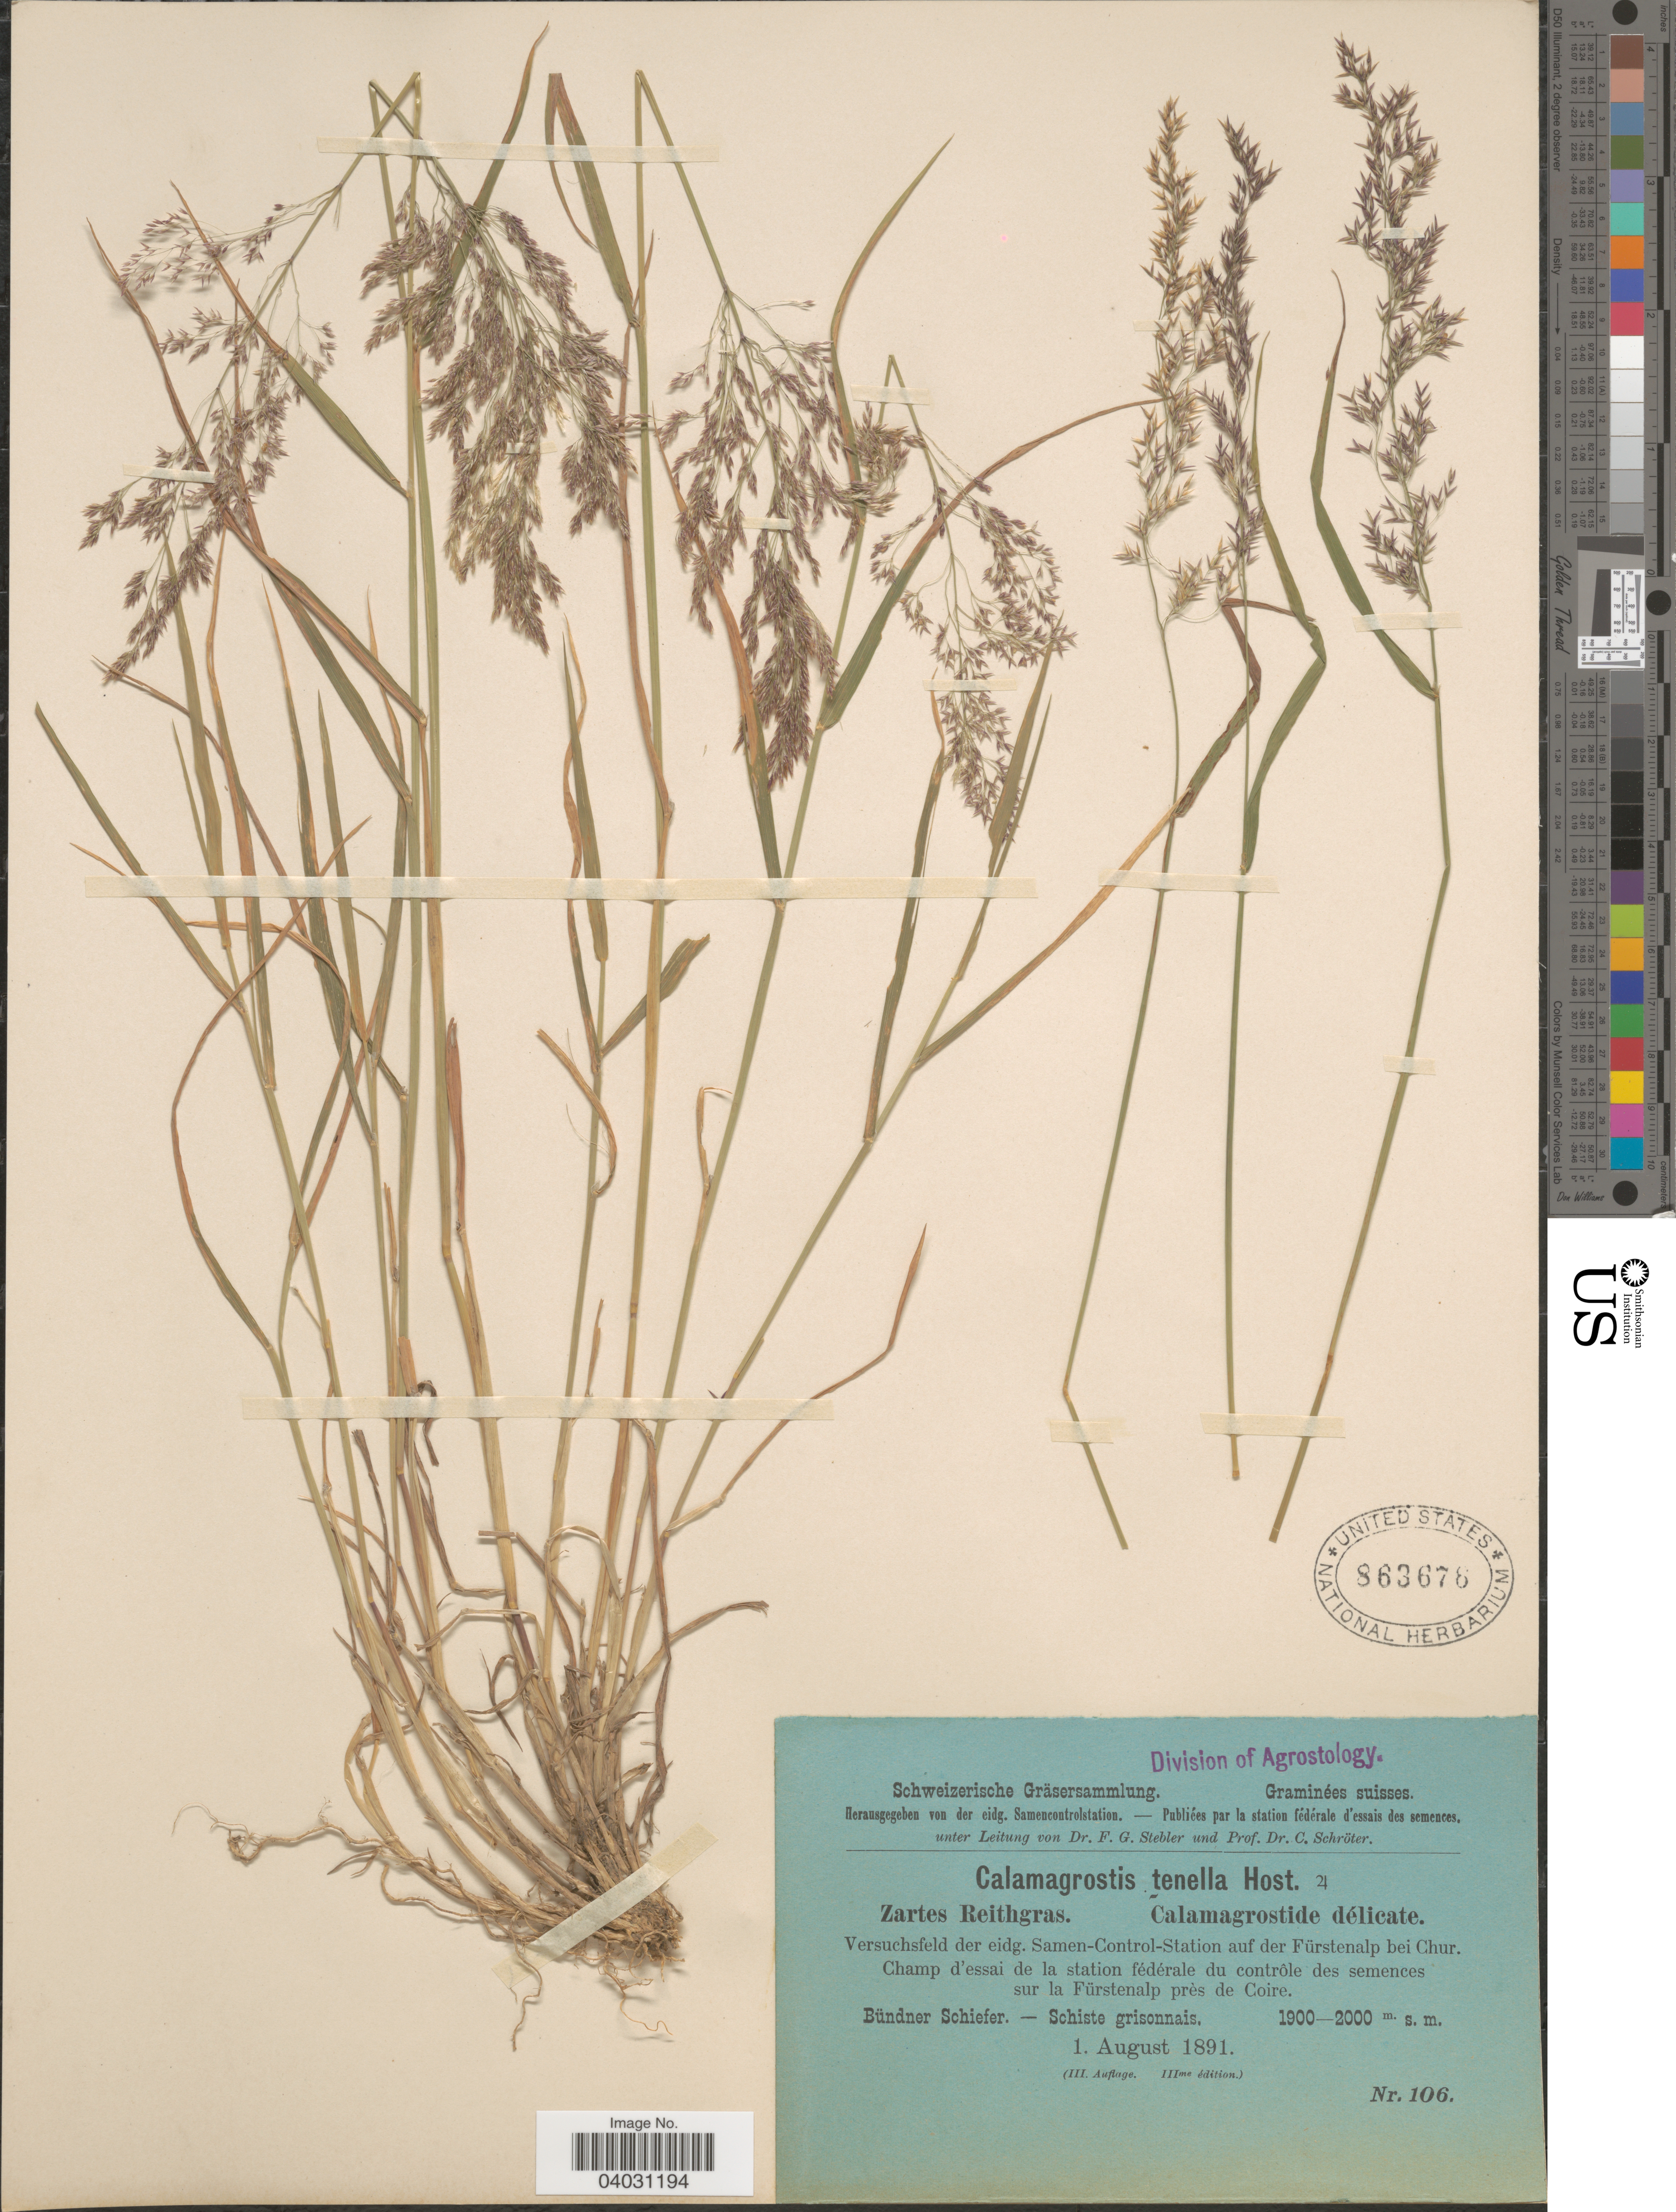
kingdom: Plantae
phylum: Tracheophyta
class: Liliopsida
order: Poales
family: Poaceae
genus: Calamagrostis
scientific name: Calamagrostis arundinacea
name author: (L.) Roth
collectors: Stebler, F.G. & Schröter, C.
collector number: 106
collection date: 1891-08-01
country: Switzerland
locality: Versuchsfeld der eidg. Samen-Control-Station auf der Fürstenalp bei Chur. Champ d'essai de la station Fédérale du contrôle des semences sur la Fürstenalp près de Coire.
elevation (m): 1900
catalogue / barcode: US 863676